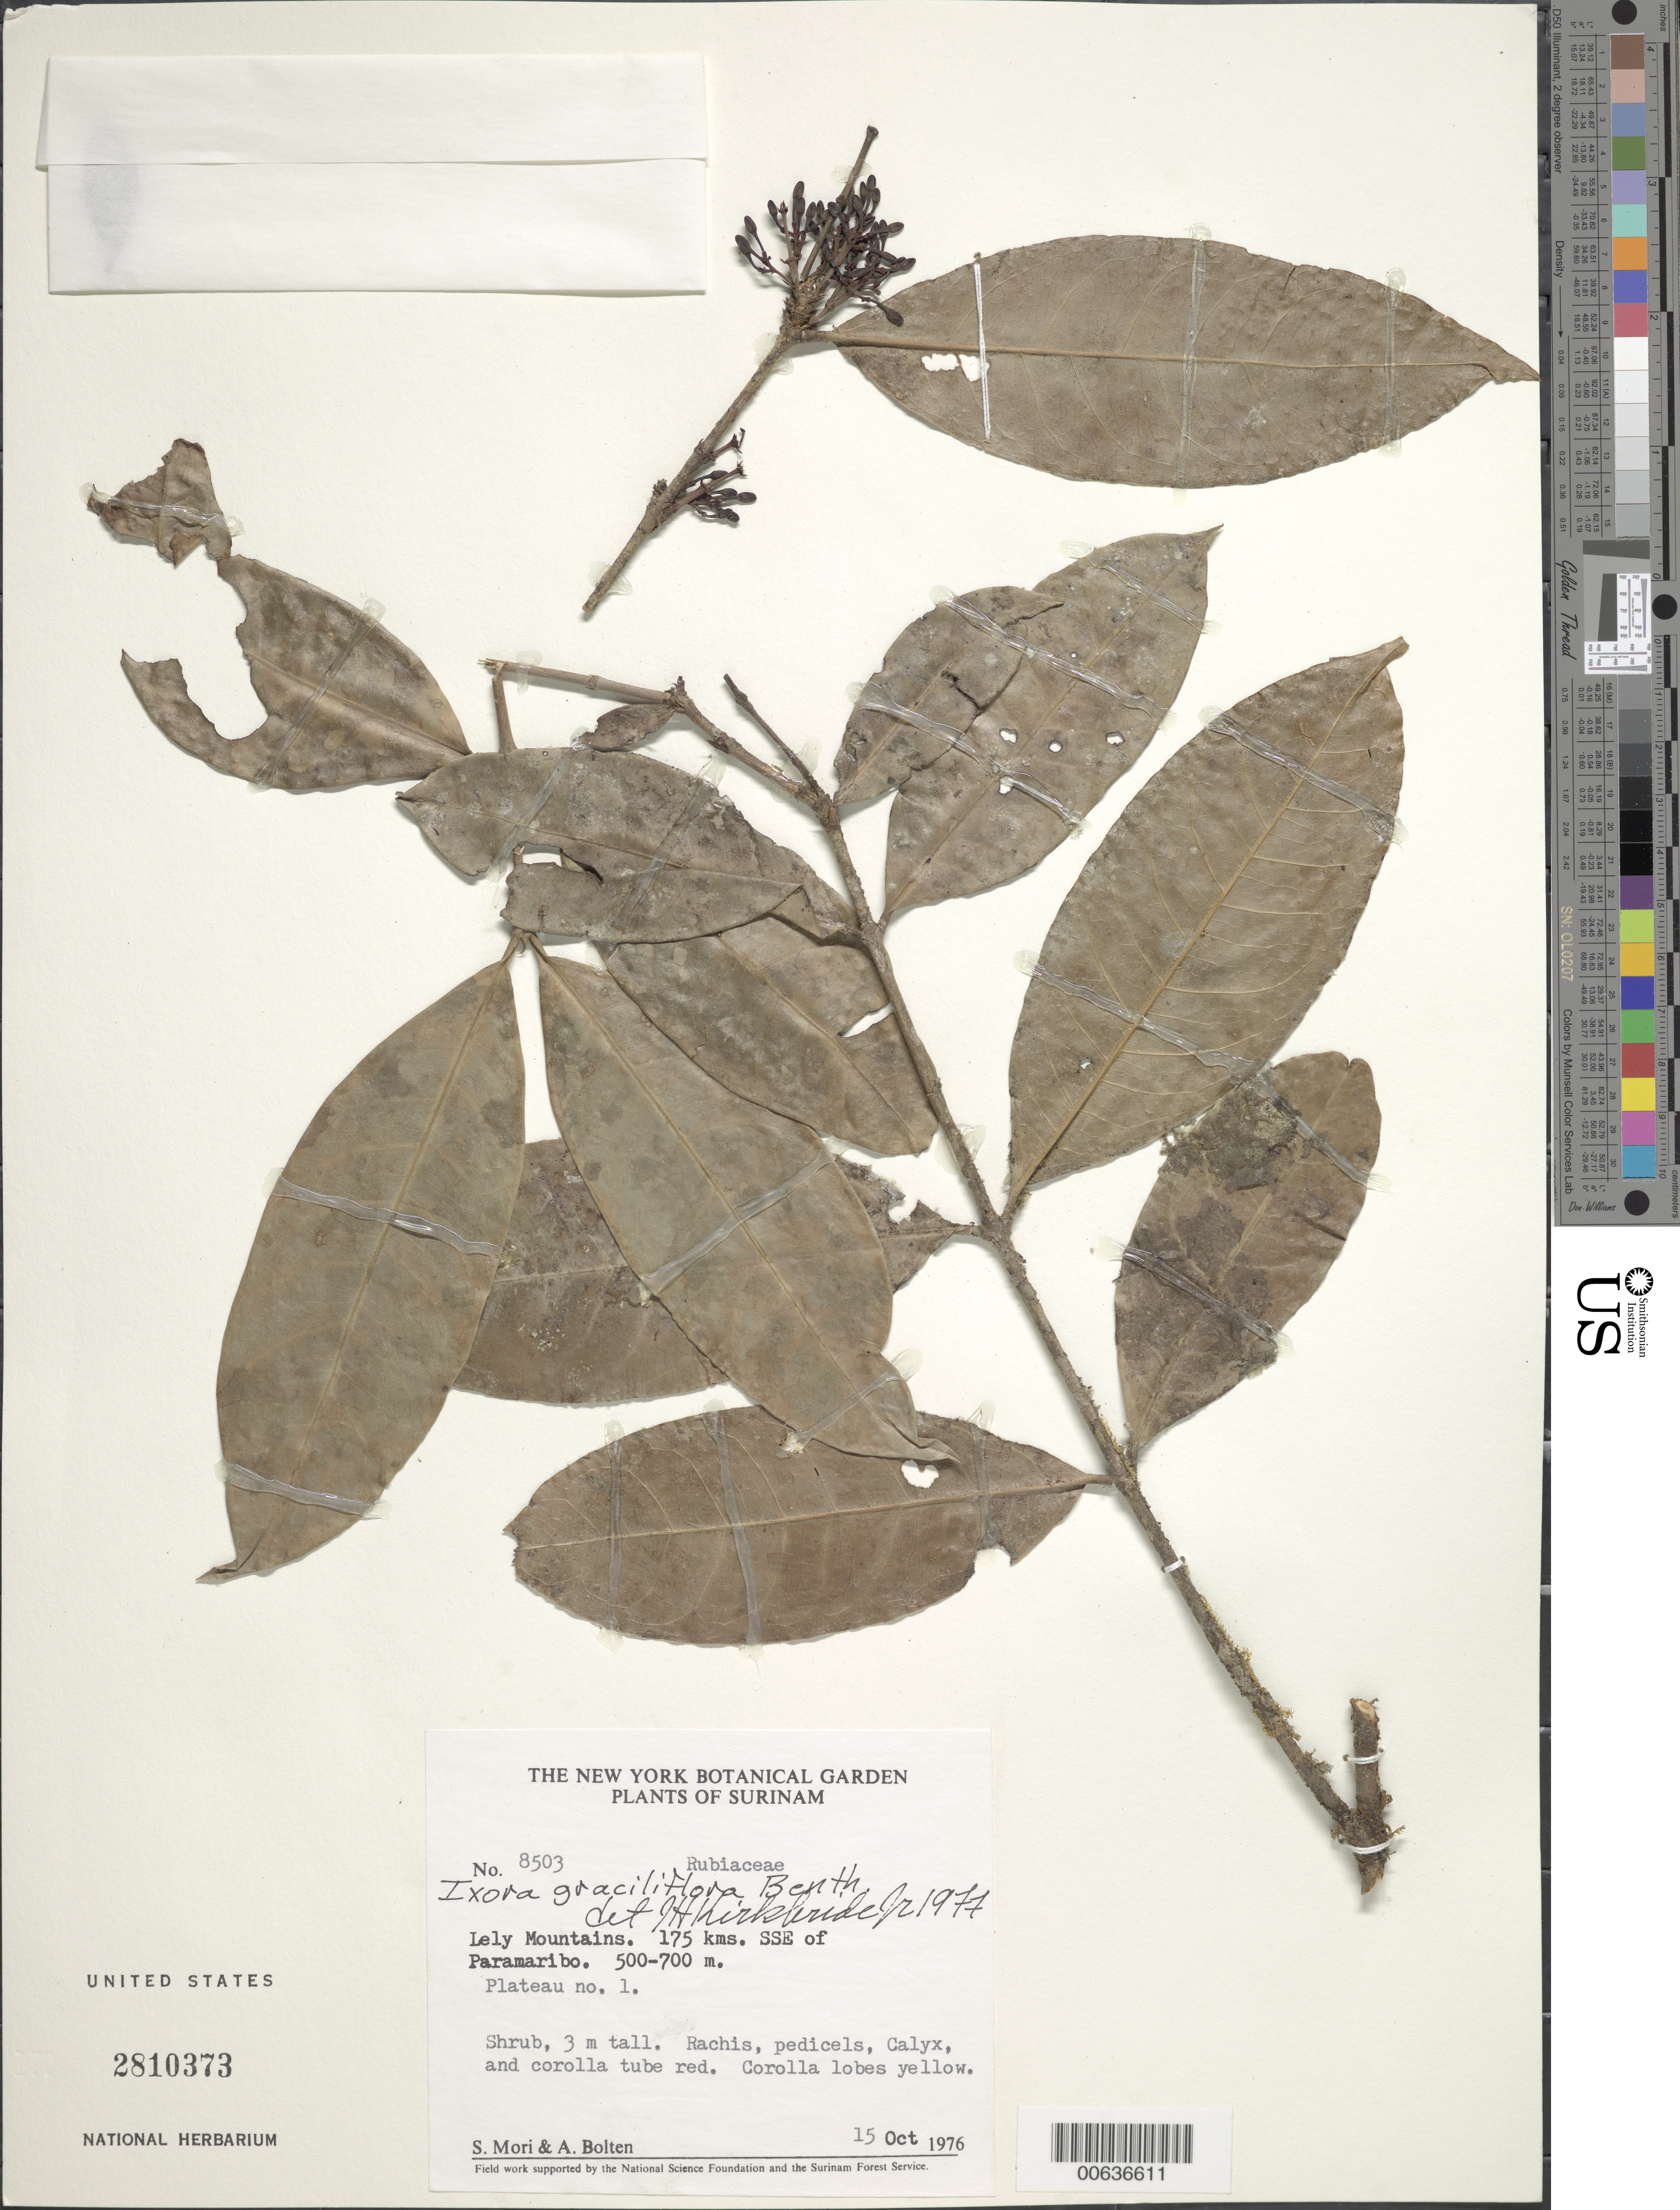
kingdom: Plantae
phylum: Tracheophyta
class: Magnoliopsida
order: Gentianales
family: Rubiaceae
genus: Ixora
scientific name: Ixora graciliflora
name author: Benth.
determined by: Kirkbride, J. H.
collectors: S. Mori & A. Bolten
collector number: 8503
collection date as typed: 15-Oct-76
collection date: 1976-10-15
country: Suriname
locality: Lely Mts., 175 km SSE of Paramaribo. Plateau no.1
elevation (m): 500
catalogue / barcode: US 2810373